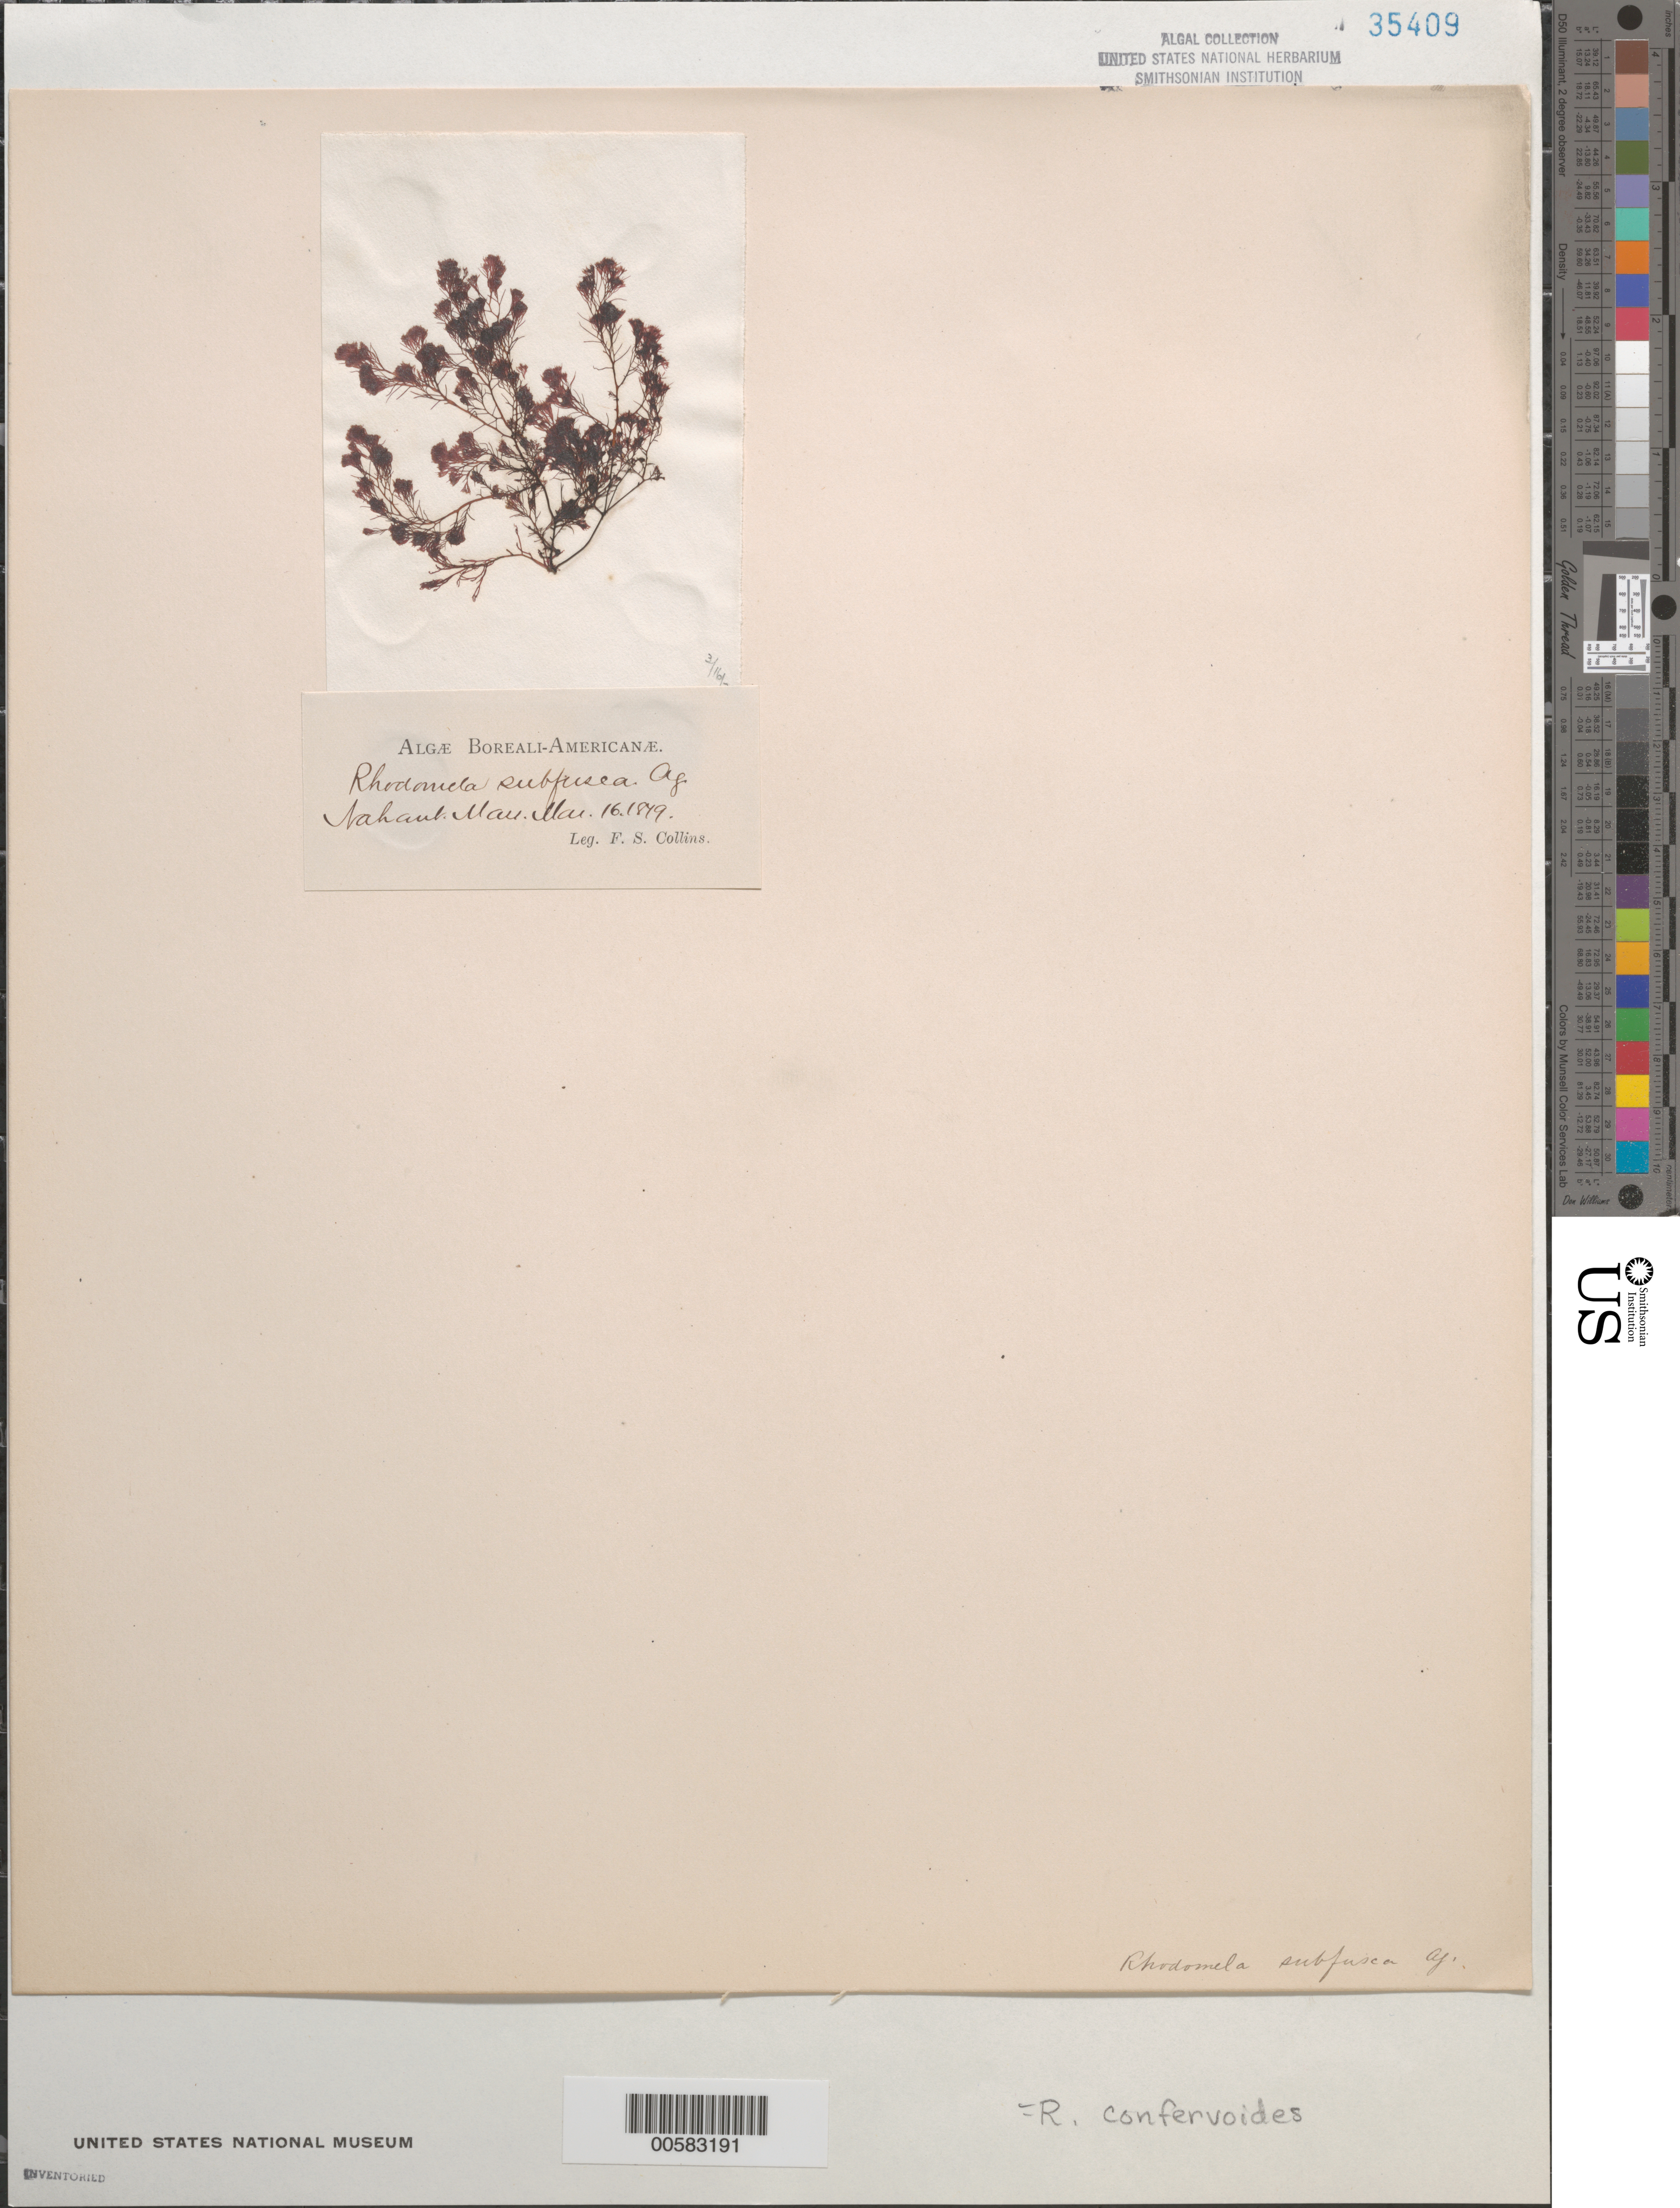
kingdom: Plantae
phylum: Rhodophyta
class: Florideophyceae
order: Ceramiales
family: Rhodomelaceae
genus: Rhodomela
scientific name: Rhodomela confervoides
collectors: F. Collins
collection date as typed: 16 Mar 1879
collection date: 1879-03-16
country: United States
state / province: Massachusetts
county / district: Essex County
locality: Nahant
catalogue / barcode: US 35409